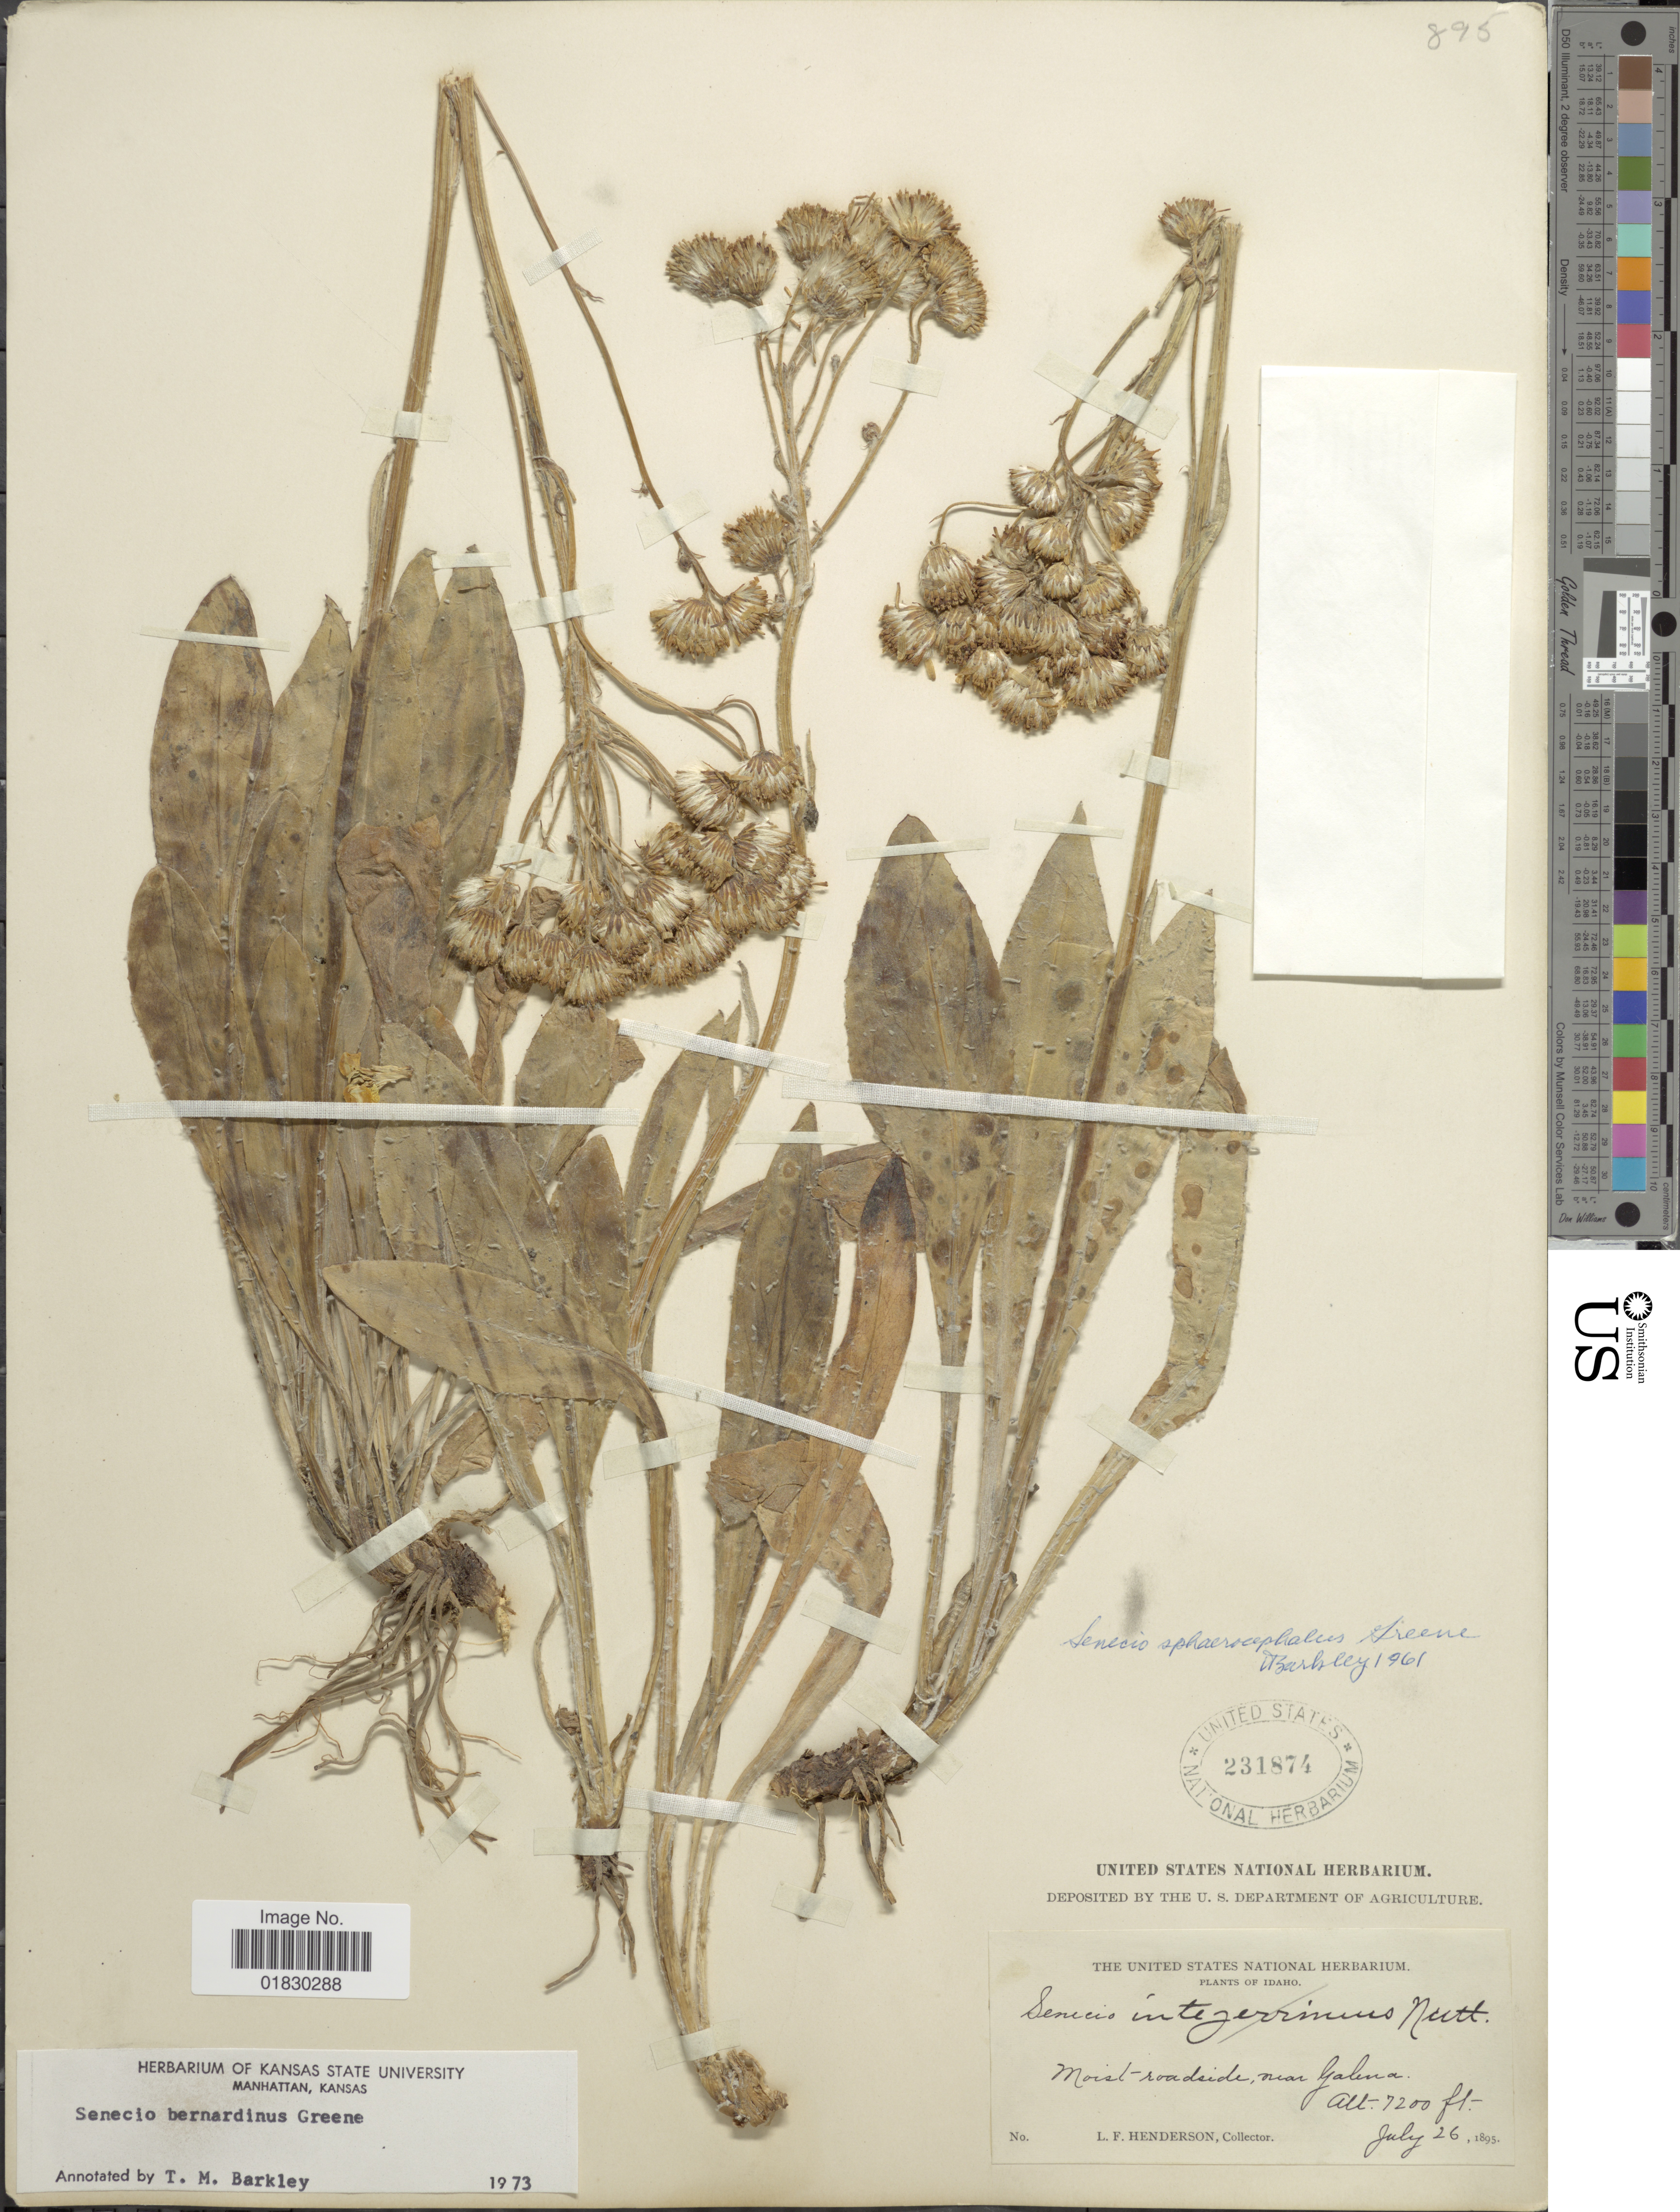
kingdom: Plantae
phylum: Tracheophyta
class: Magnoliopsida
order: Asterales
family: Asteraceae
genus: Packera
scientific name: Packera bernardina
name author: (Greene) W.A. Weber & Á. Löve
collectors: L. Henderson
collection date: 1895-07-26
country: United States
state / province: Idaho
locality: Moist roadside, near Galena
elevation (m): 2195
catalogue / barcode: US 231874